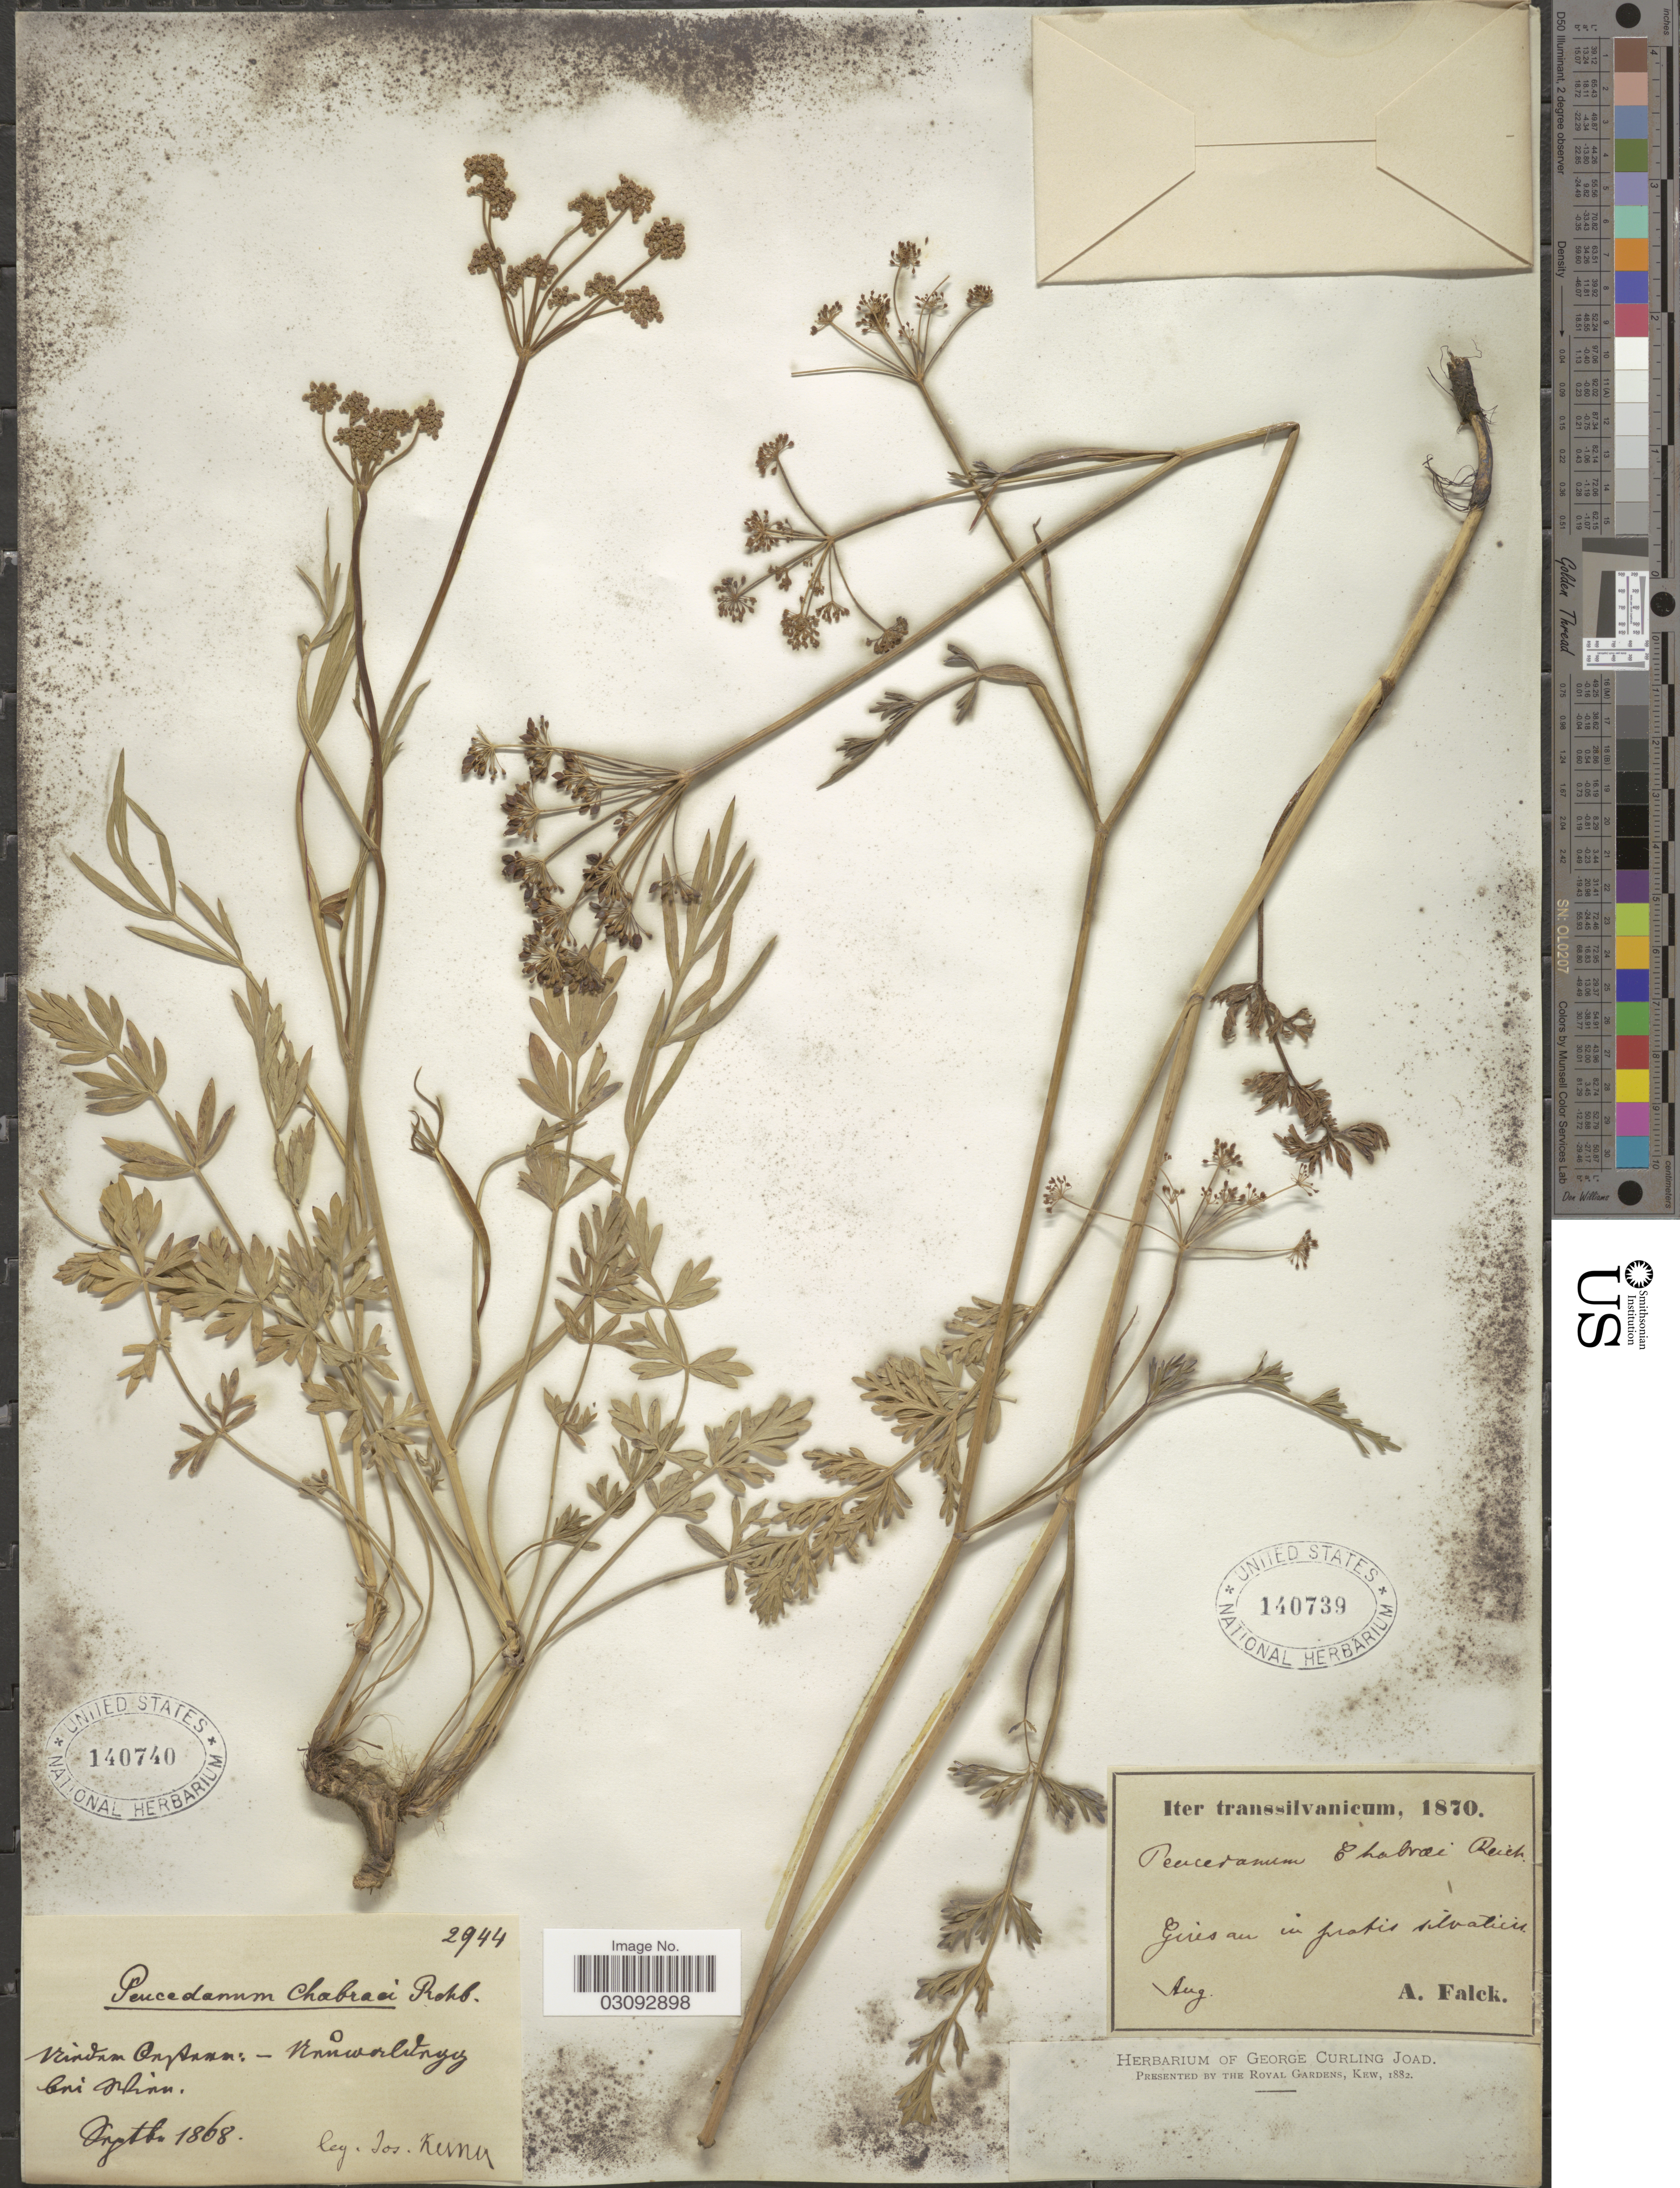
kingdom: Plantae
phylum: Tracheophyta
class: Magnoliopsida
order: Apiales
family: Apiaceae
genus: Peucedanum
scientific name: Peucedanum chabraei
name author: (Jacq.) Rchb.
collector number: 2944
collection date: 1868-08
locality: Windam Ongsaan: Vanwardung bei Ohinn. [interpreted]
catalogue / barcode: US 140740